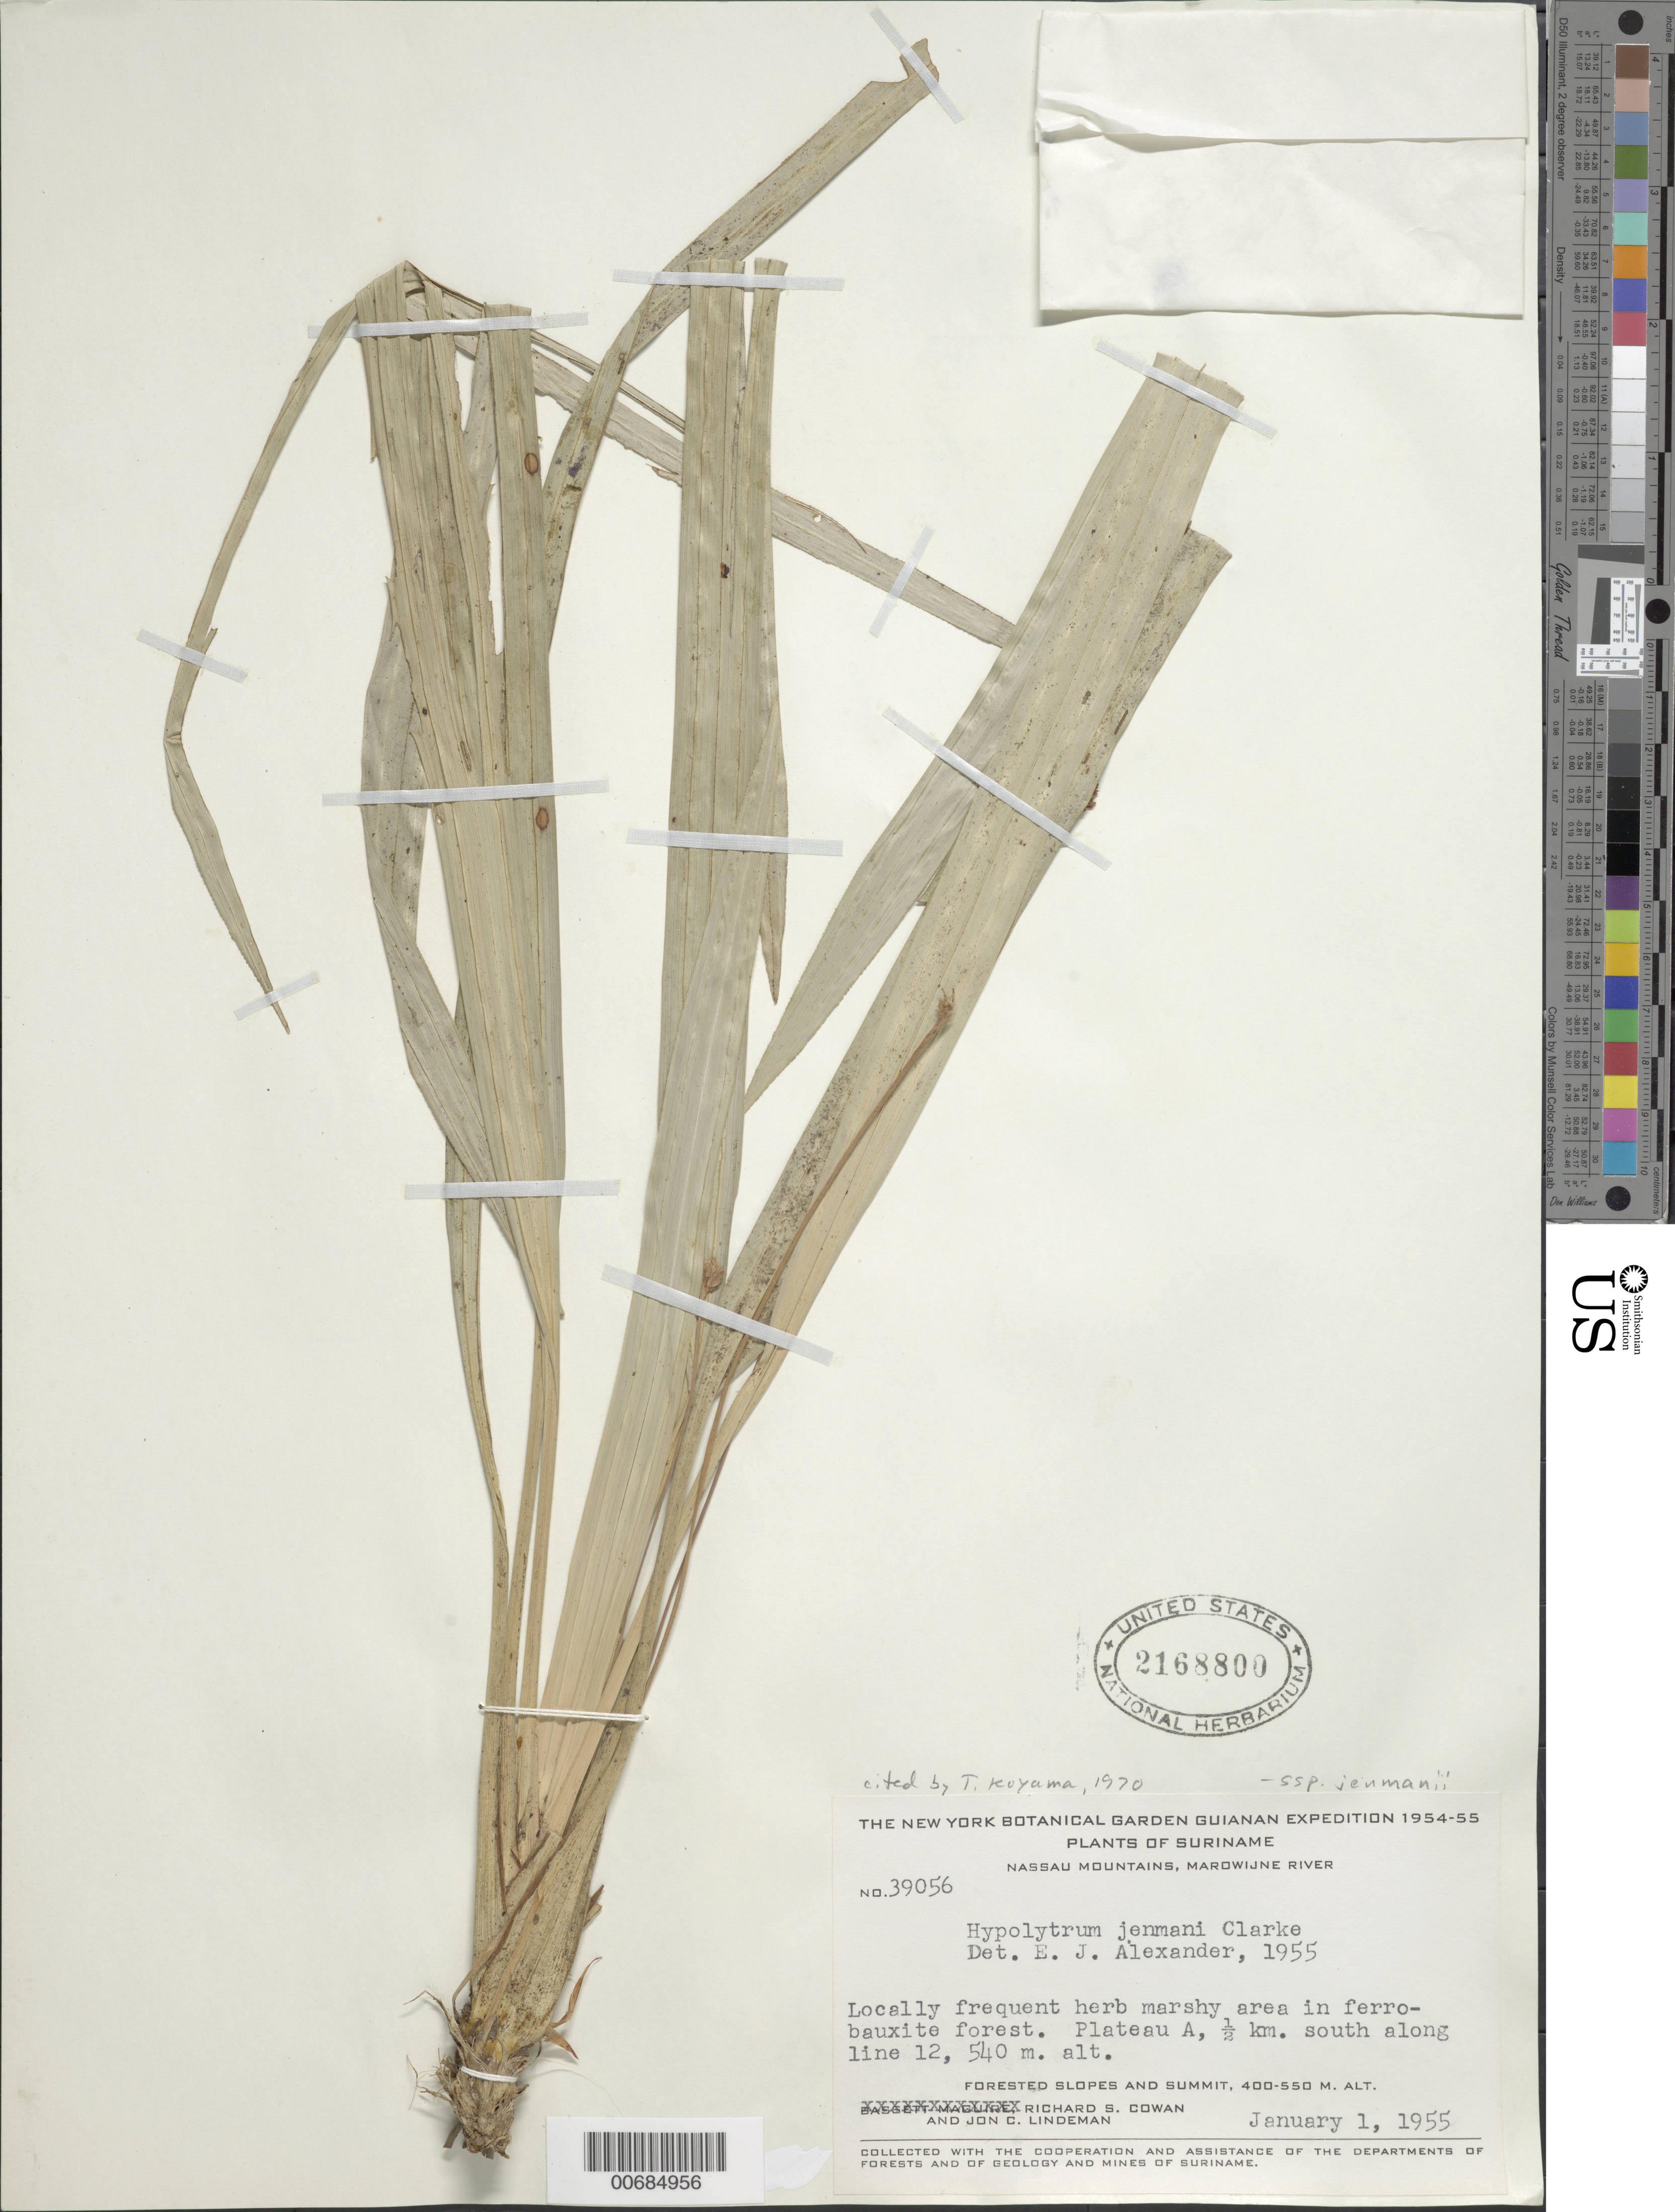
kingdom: Plantae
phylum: Tracheophyta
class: Liliopsida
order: Poales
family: Cyperaceae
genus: Hypolytrum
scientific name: Hypolytrum jenmanii subsp. jenmanii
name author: C.B. Clarke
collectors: R. S. Cowan & J. C. Lindeman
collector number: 39056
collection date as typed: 1-Jan-55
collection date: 1955-01-01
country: Suriname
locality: Nassau Mts, Marowijne River Plateau A, 0.5 km south along line 12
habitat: Marshy area in ferro-bauxite forest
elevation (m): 540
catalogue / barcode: US 2168800